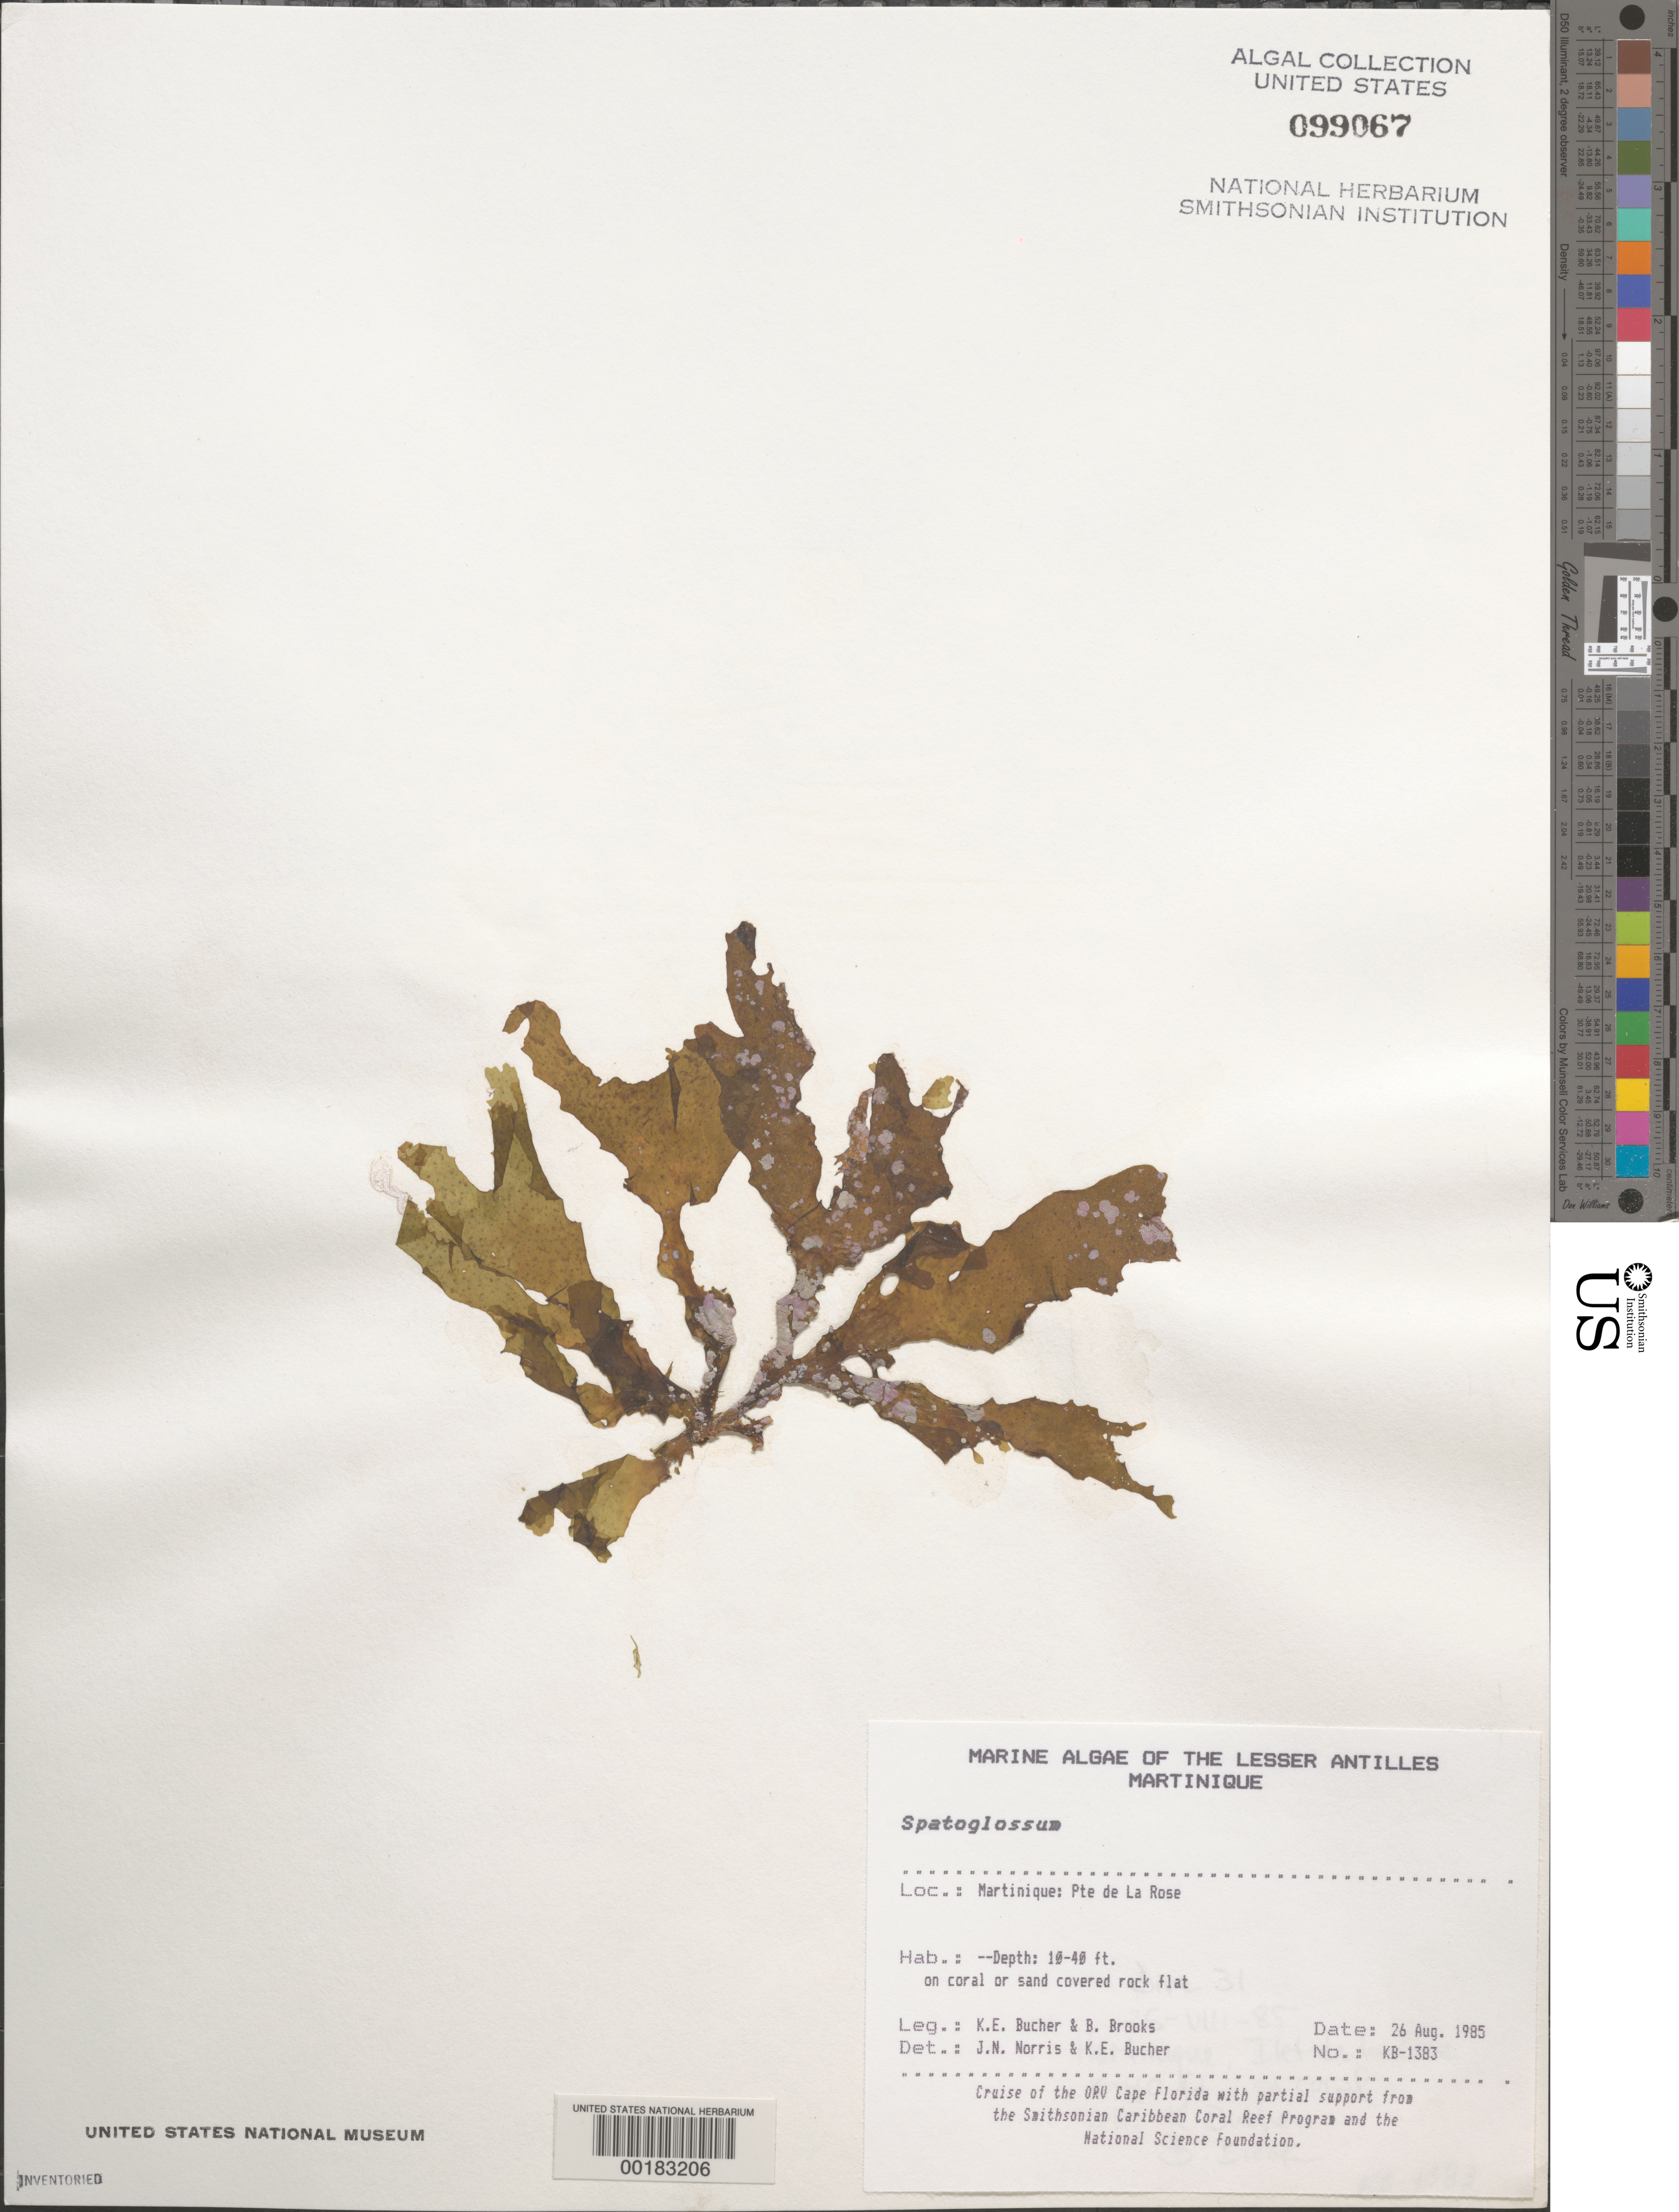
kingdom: Chromista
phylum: Ochrophyta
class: Phaeophyceae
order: Dictyotales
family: Dictyotaceae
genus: Spatoglossum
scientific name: Spatoglossum sp.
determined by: Norris, J. N.; Bucher, K. E.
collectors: K. E. Bucher & B. Brooks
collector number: Kb-1383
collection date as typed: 26 Aug 1985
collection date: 1985-08-26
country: Martinique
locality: Pointe de la Rose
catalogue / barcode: US 99067